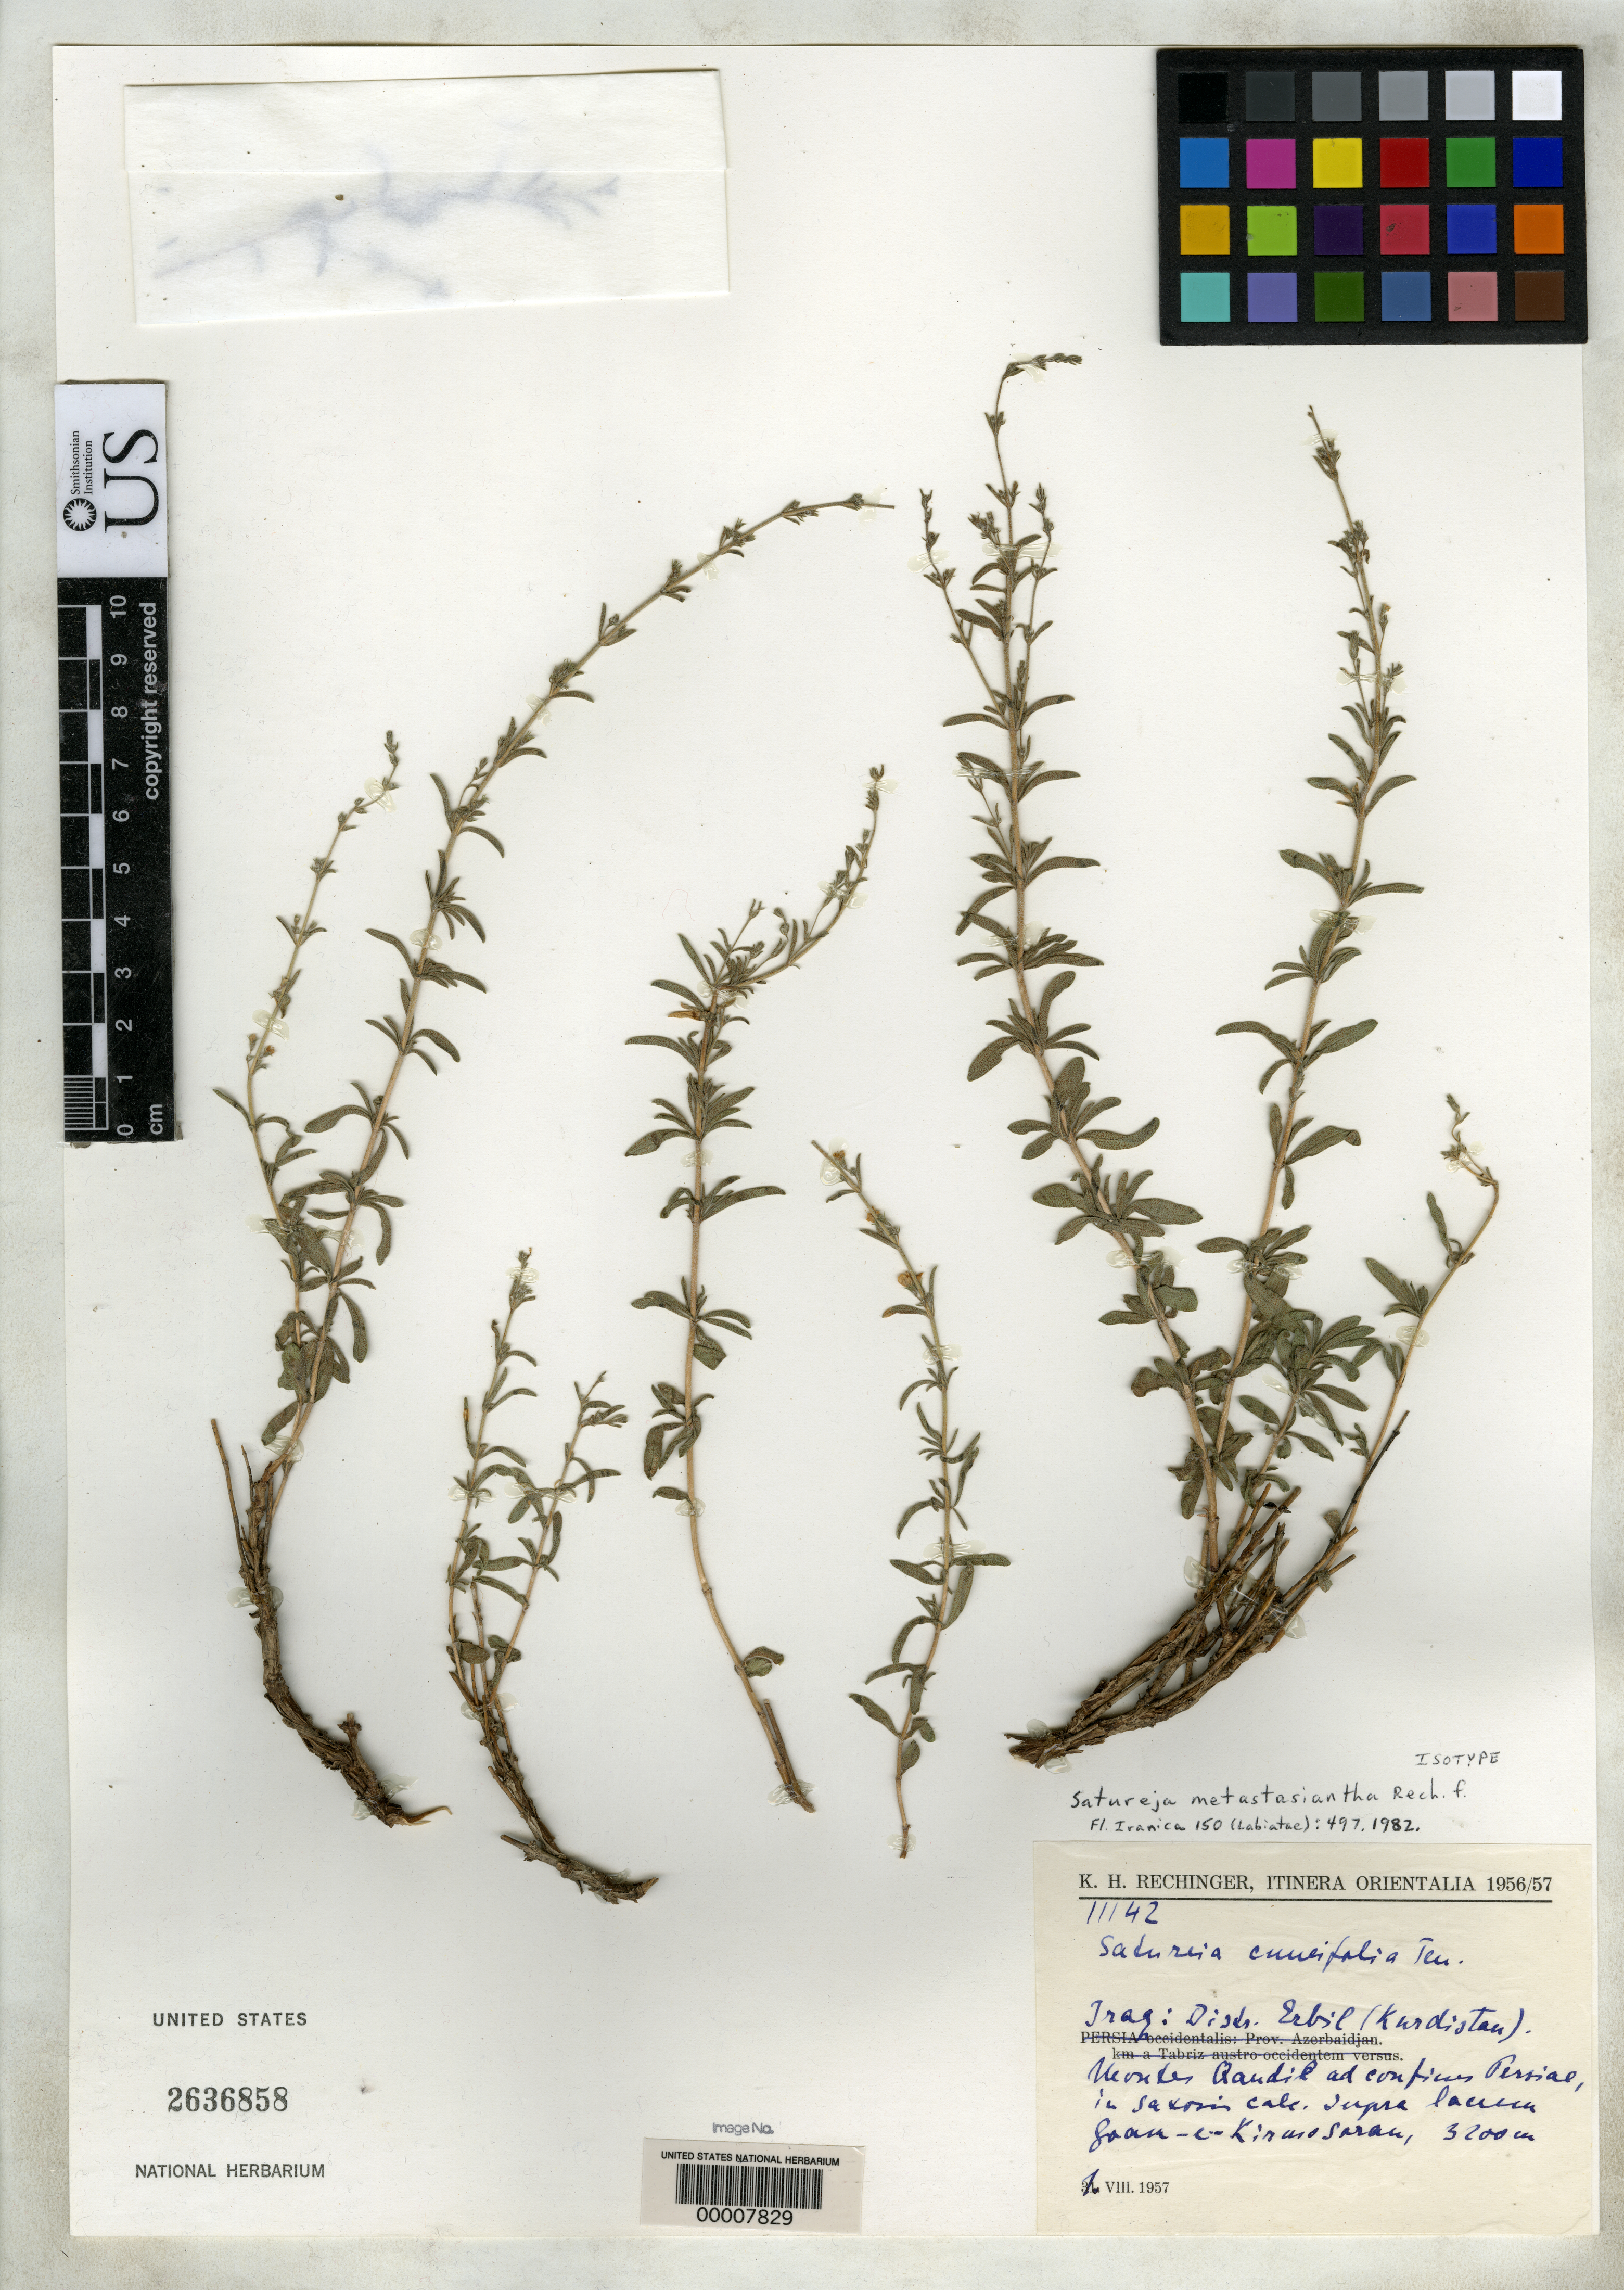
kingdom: Plantae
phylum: Tracheophyta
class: Magnoliopsida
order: Lamiales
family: Lamiaceae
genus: Satureja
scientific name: Satureja metastasiantha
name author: Rech. f.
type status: Isotype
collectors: K. H. Rechinger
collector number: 11142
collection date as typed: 01 Aug 1957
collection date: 1957-08-01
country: Iran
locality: Erbil.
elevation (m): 3200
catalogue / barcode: US 2636858